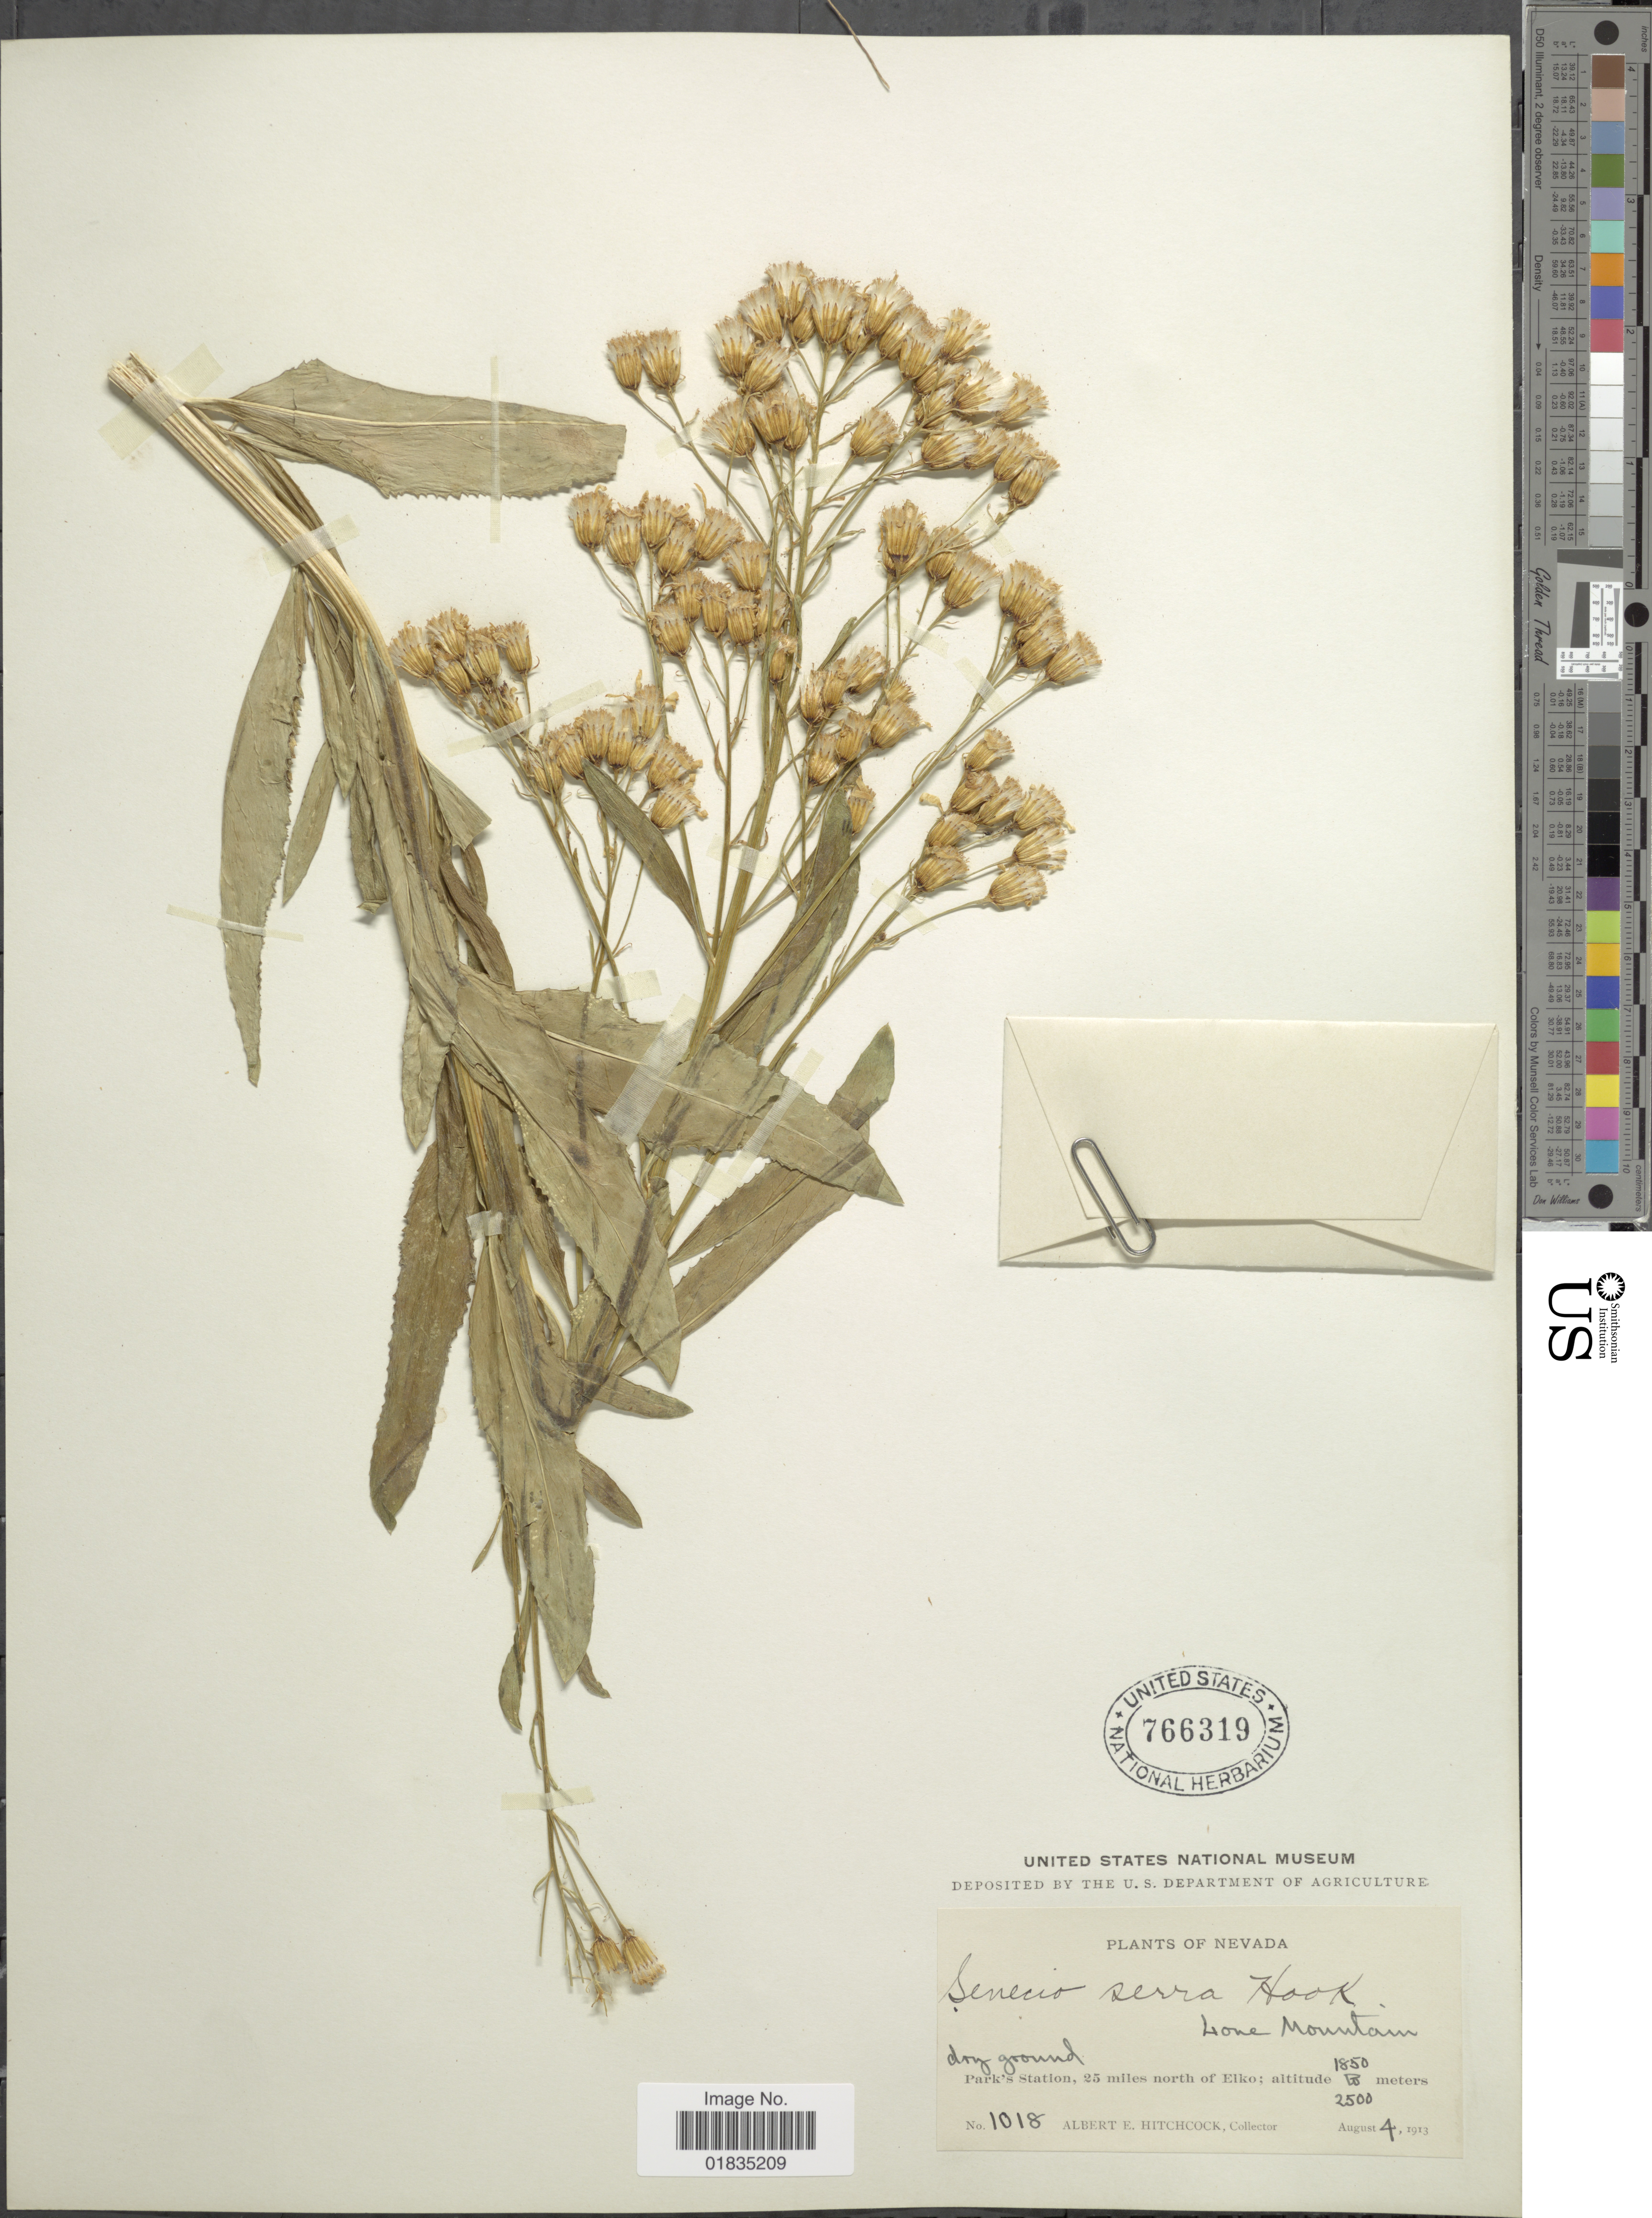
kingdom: Plantae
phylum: Tracheophyta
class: Magnoliopsida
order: Asterales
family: Asteraceae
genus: Senecio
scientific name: Senecio serra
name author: Hook.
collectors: A. Hitchcock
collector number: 1018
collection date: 1913-08-04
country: United States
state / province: Nevada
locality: Park Station, 25 miles north of Eiko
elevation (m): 1850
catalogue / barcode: US 766319